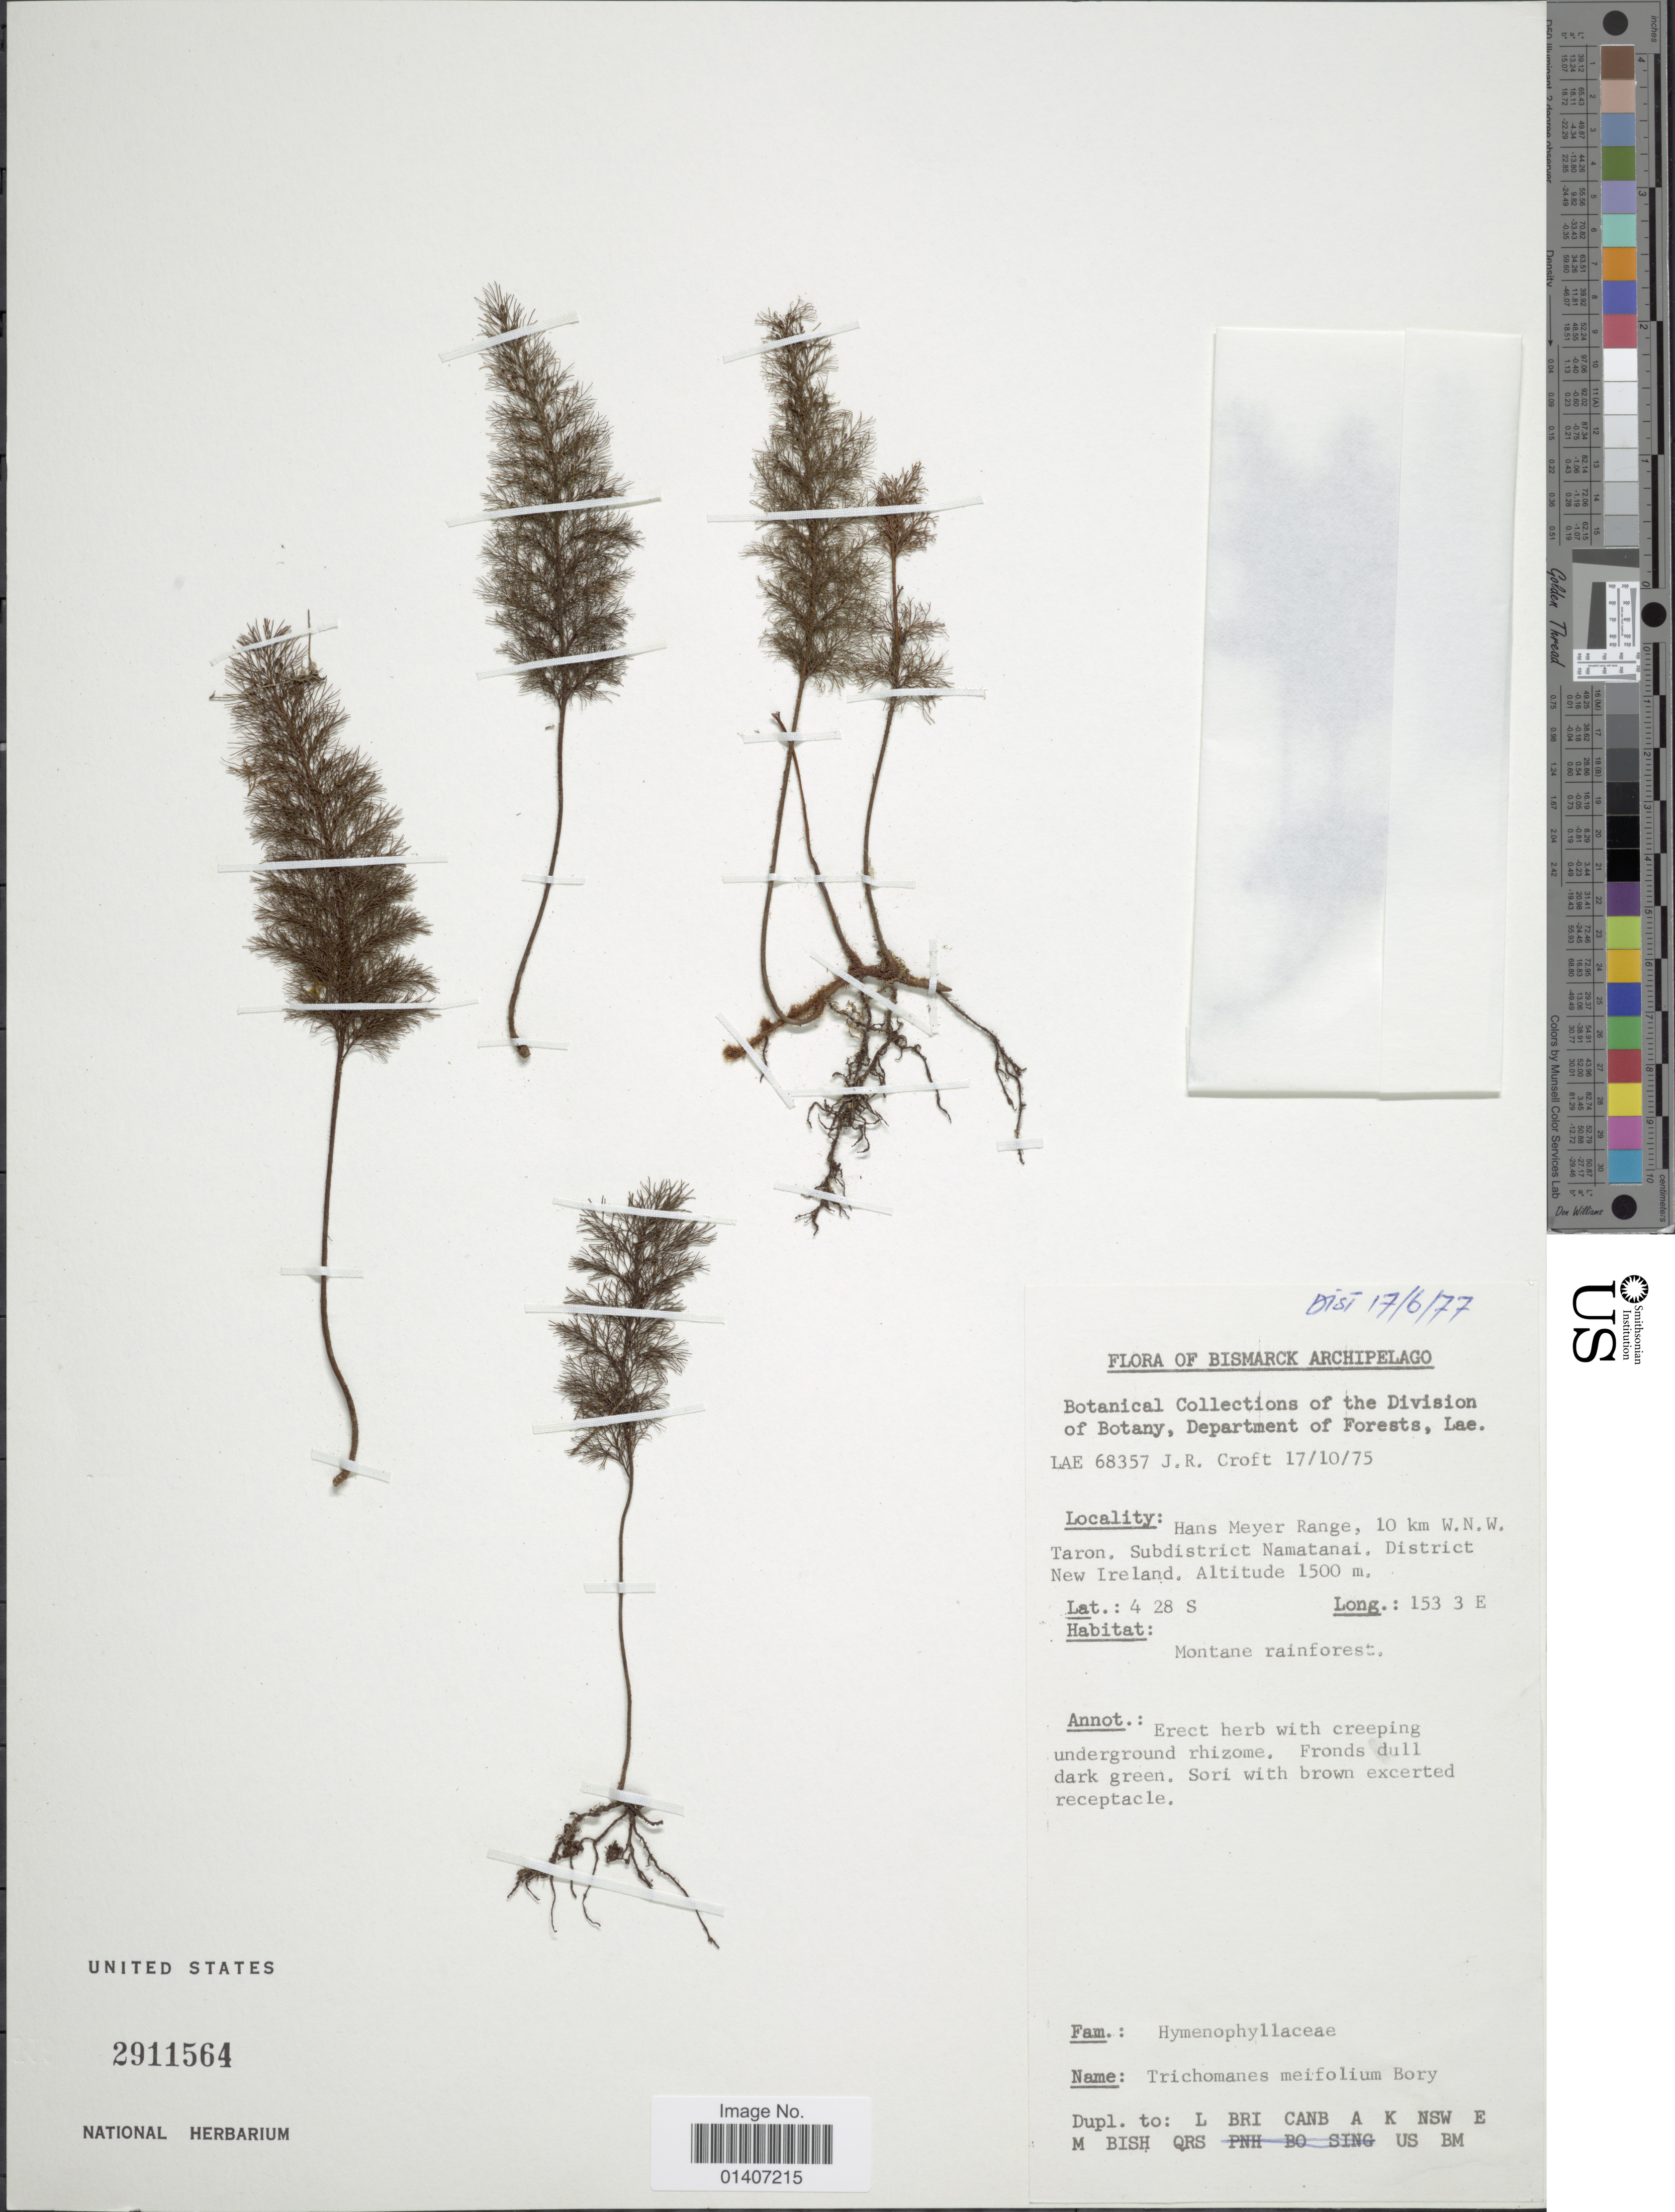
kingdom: Plantae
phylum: Tracheophyta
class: Polypodiopsida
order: Hymenophyllales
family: Hymenophyllaceae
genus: Abrodictyum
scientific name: Abrodictyum meifolium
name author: (Bory) Ebihara & K. Iwats.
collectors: J. R. Croft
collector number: LAE68357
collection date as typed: Transcribed d/m/y: 17/10/75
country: Papua New Guinea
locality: Bismarck Archipelago, Hans Meyer Range, 10km W.N.W. Taron, subdistrict Namatanai, District New Ireland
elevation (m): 1500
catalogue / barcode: US 2911564